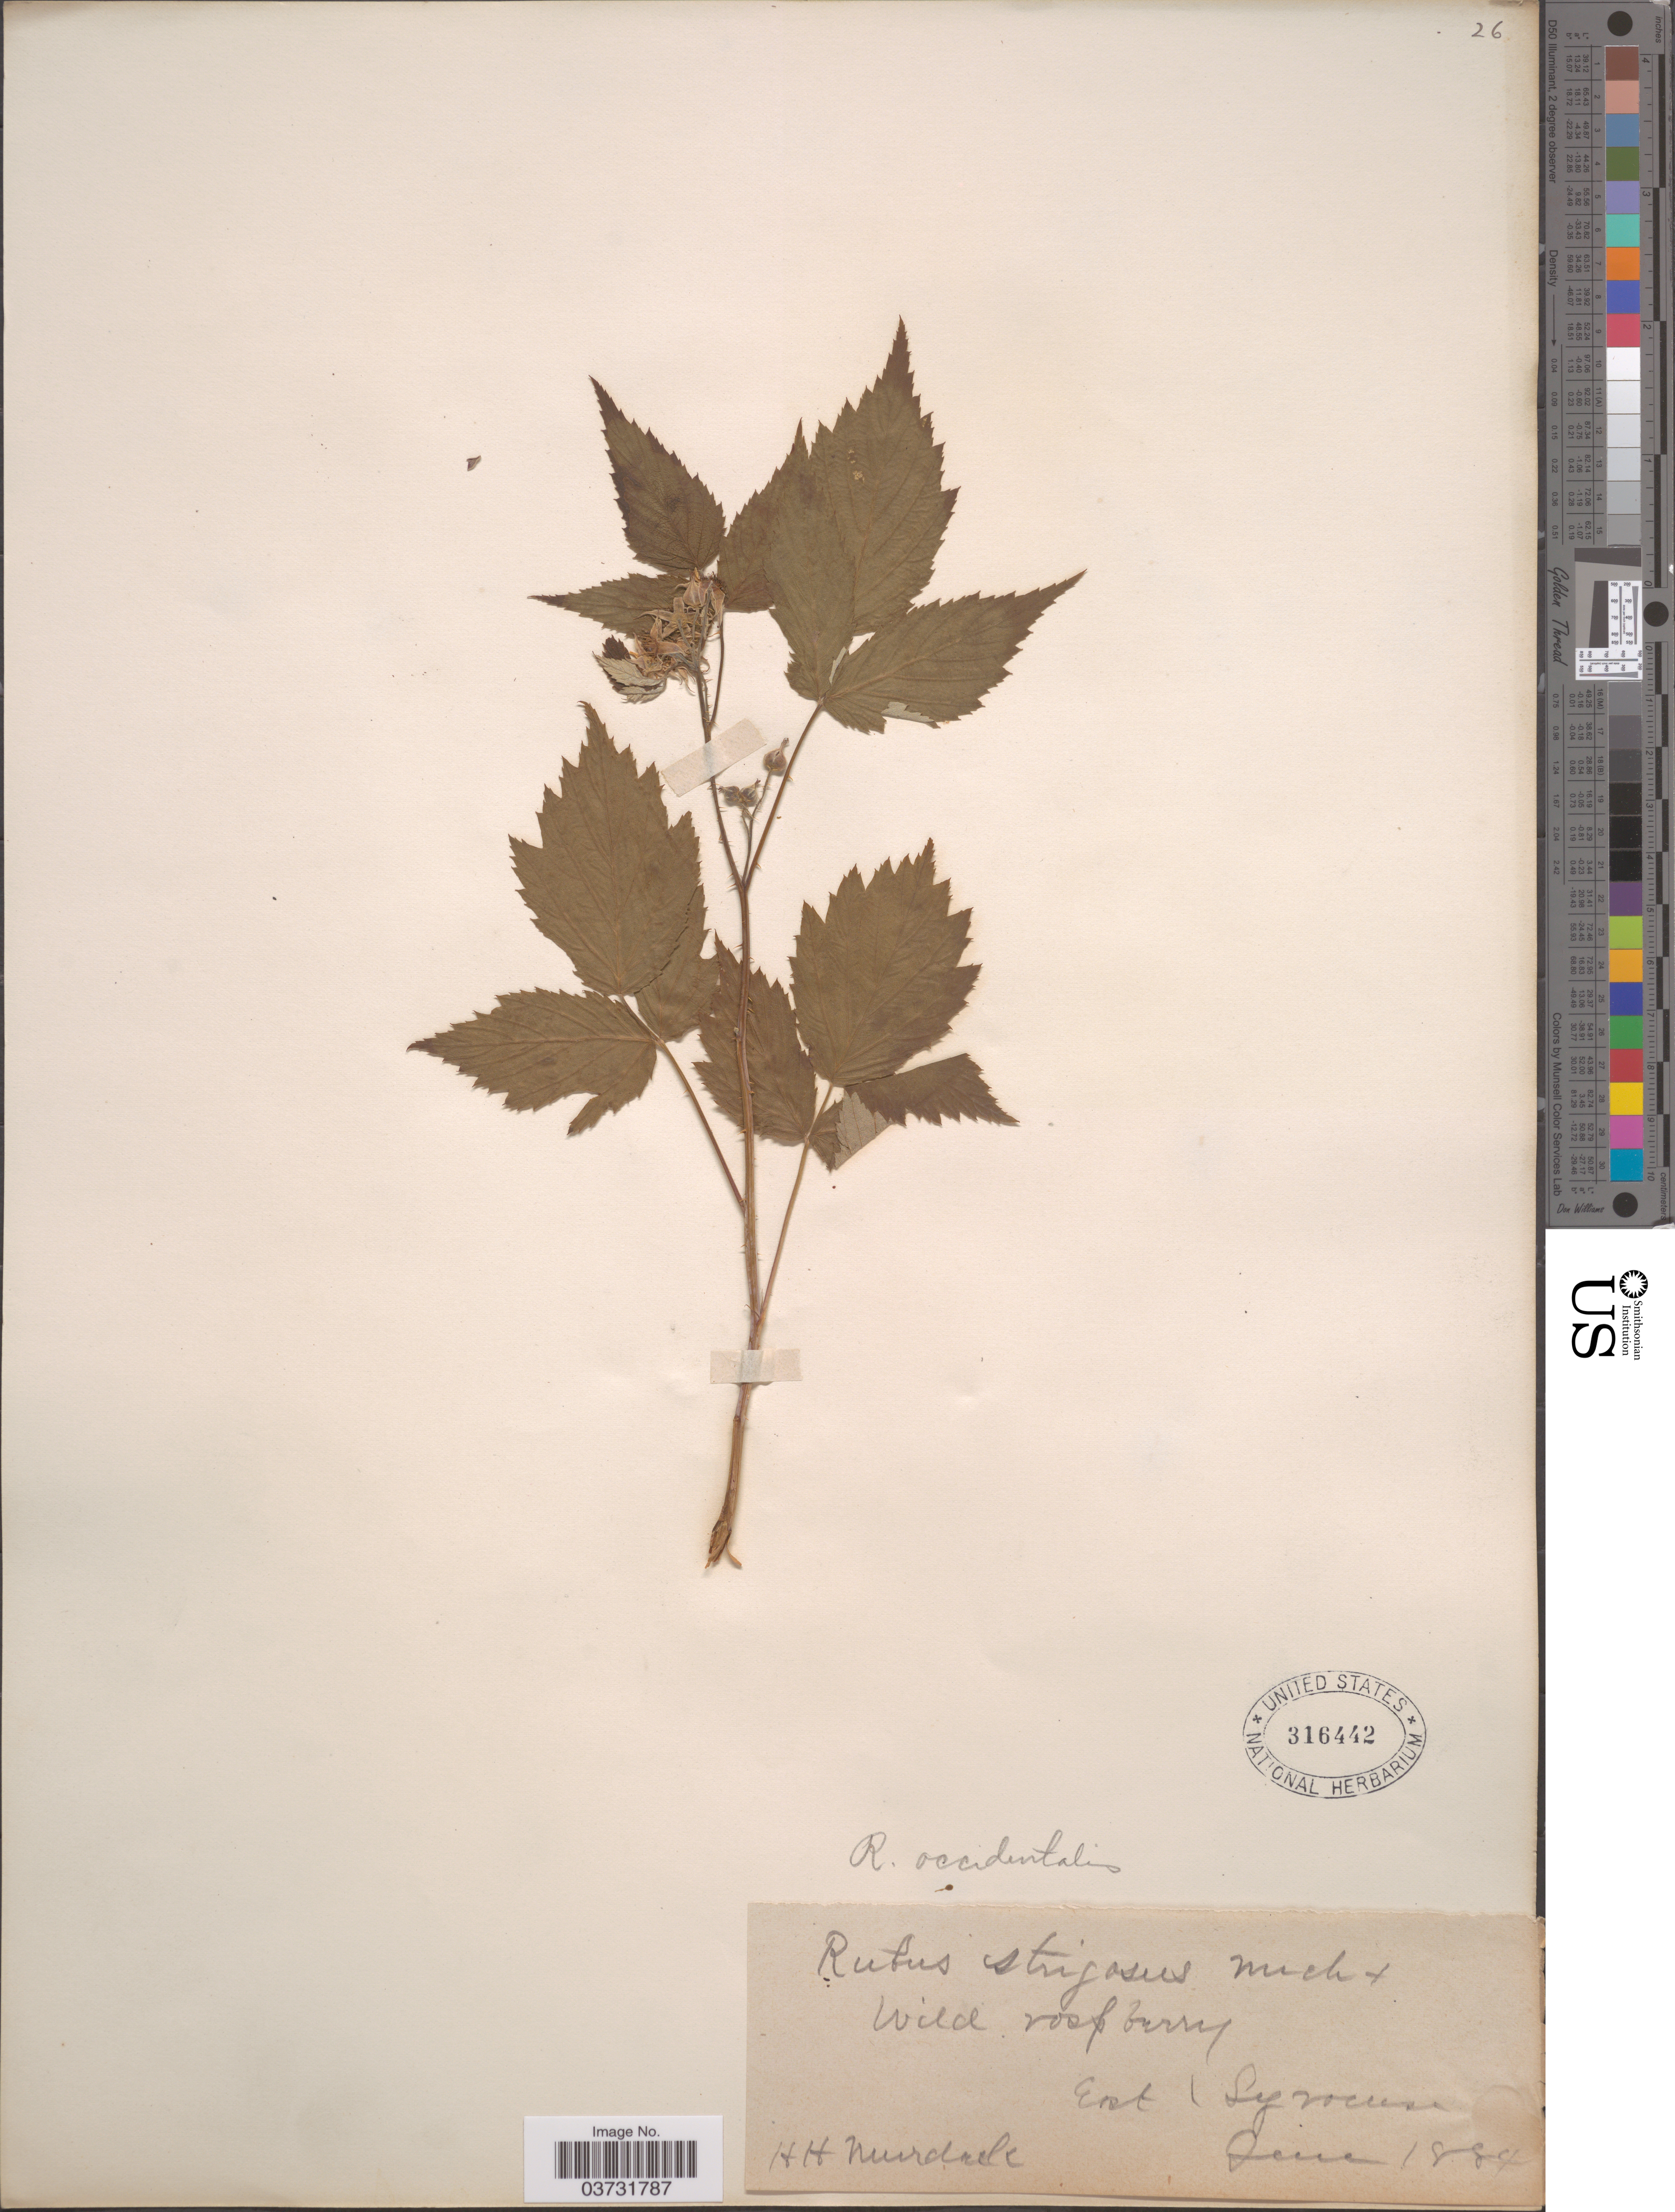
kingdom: Plantae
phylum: Tracheophyta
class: Magnoliopsida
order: Rosales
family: Rosaceae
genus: Rubus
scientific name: Rubus occidentalis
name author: L.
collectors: H. H. Murdock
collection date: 1884-06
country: United States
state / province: New York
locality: East Syracuse.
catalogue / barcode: US 316442